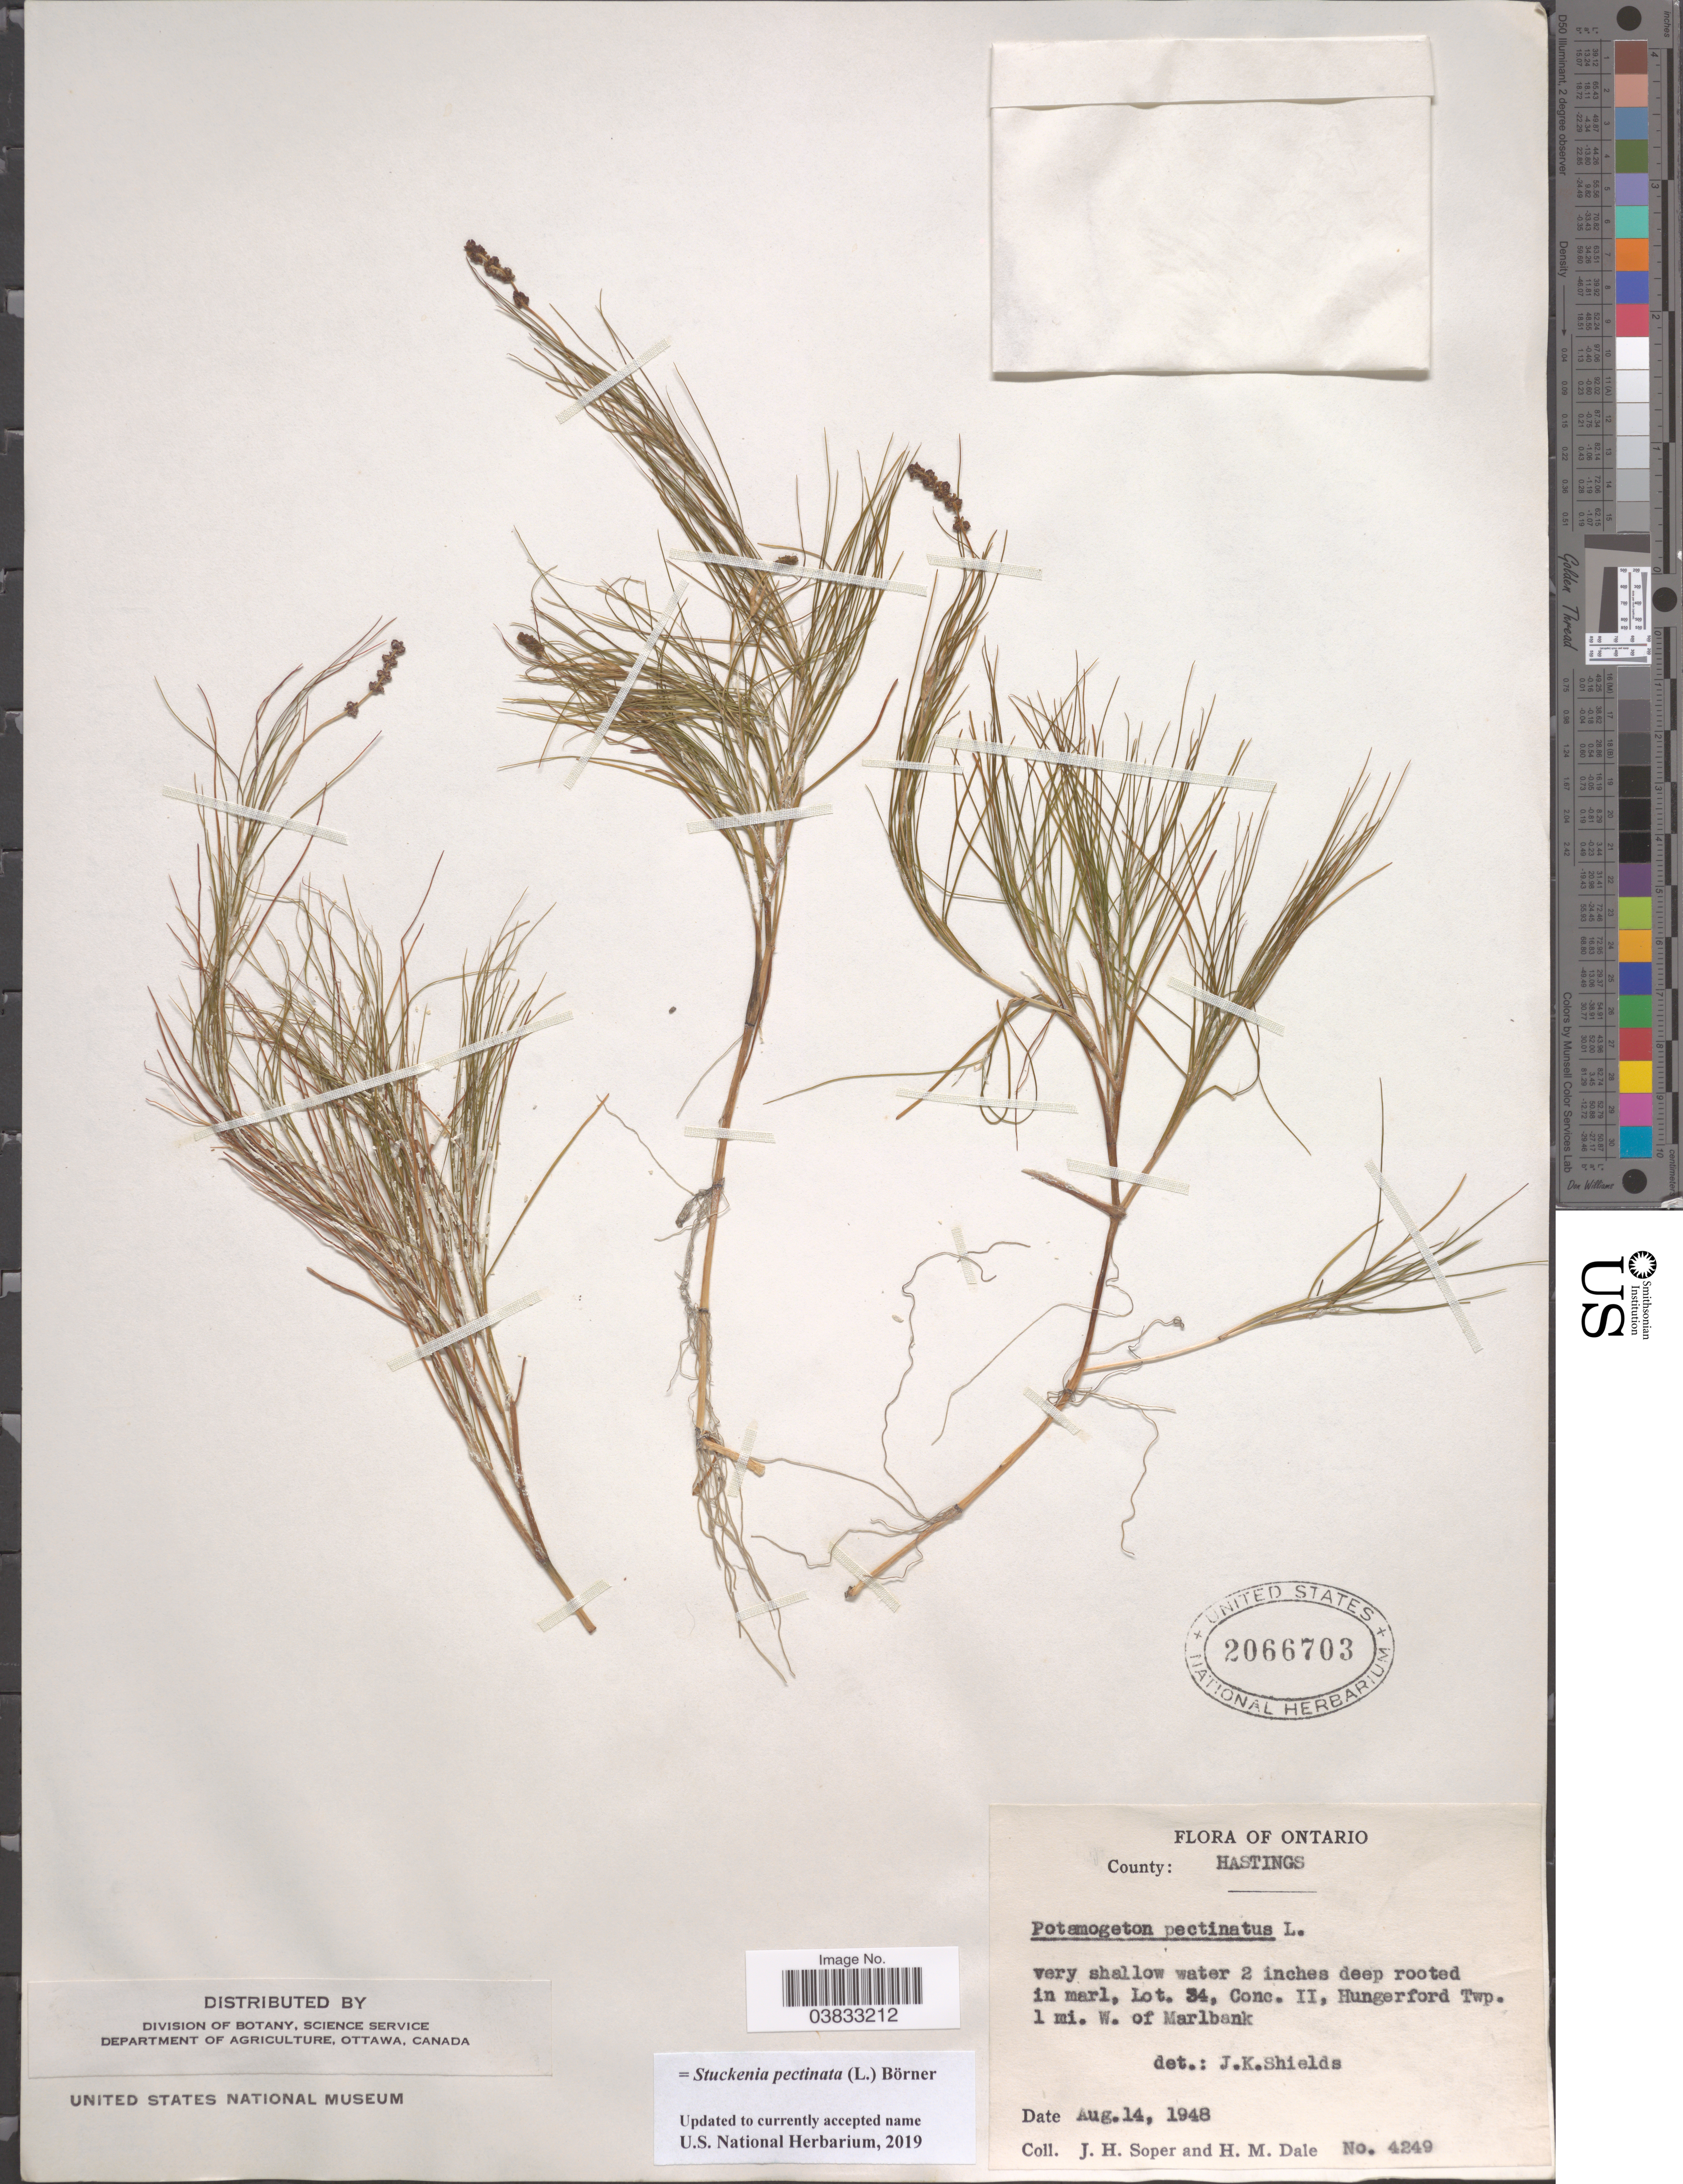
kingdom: Plantae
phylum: Tracheophyta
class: Liliopsida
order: Alismatales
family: Potamogetonaceae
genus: Stuckenia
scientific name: Stuckenia pectinata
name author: (L.) Börner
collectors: J. H. Soper & H. M. Dale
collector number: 4249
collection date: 1948-08-14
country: Canada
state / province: Ontario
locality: County: Hastings. Lot. 34, Conc. II, Hungerford Twp. 1 mi. W. of Marlbank.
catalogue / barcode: US 2066703